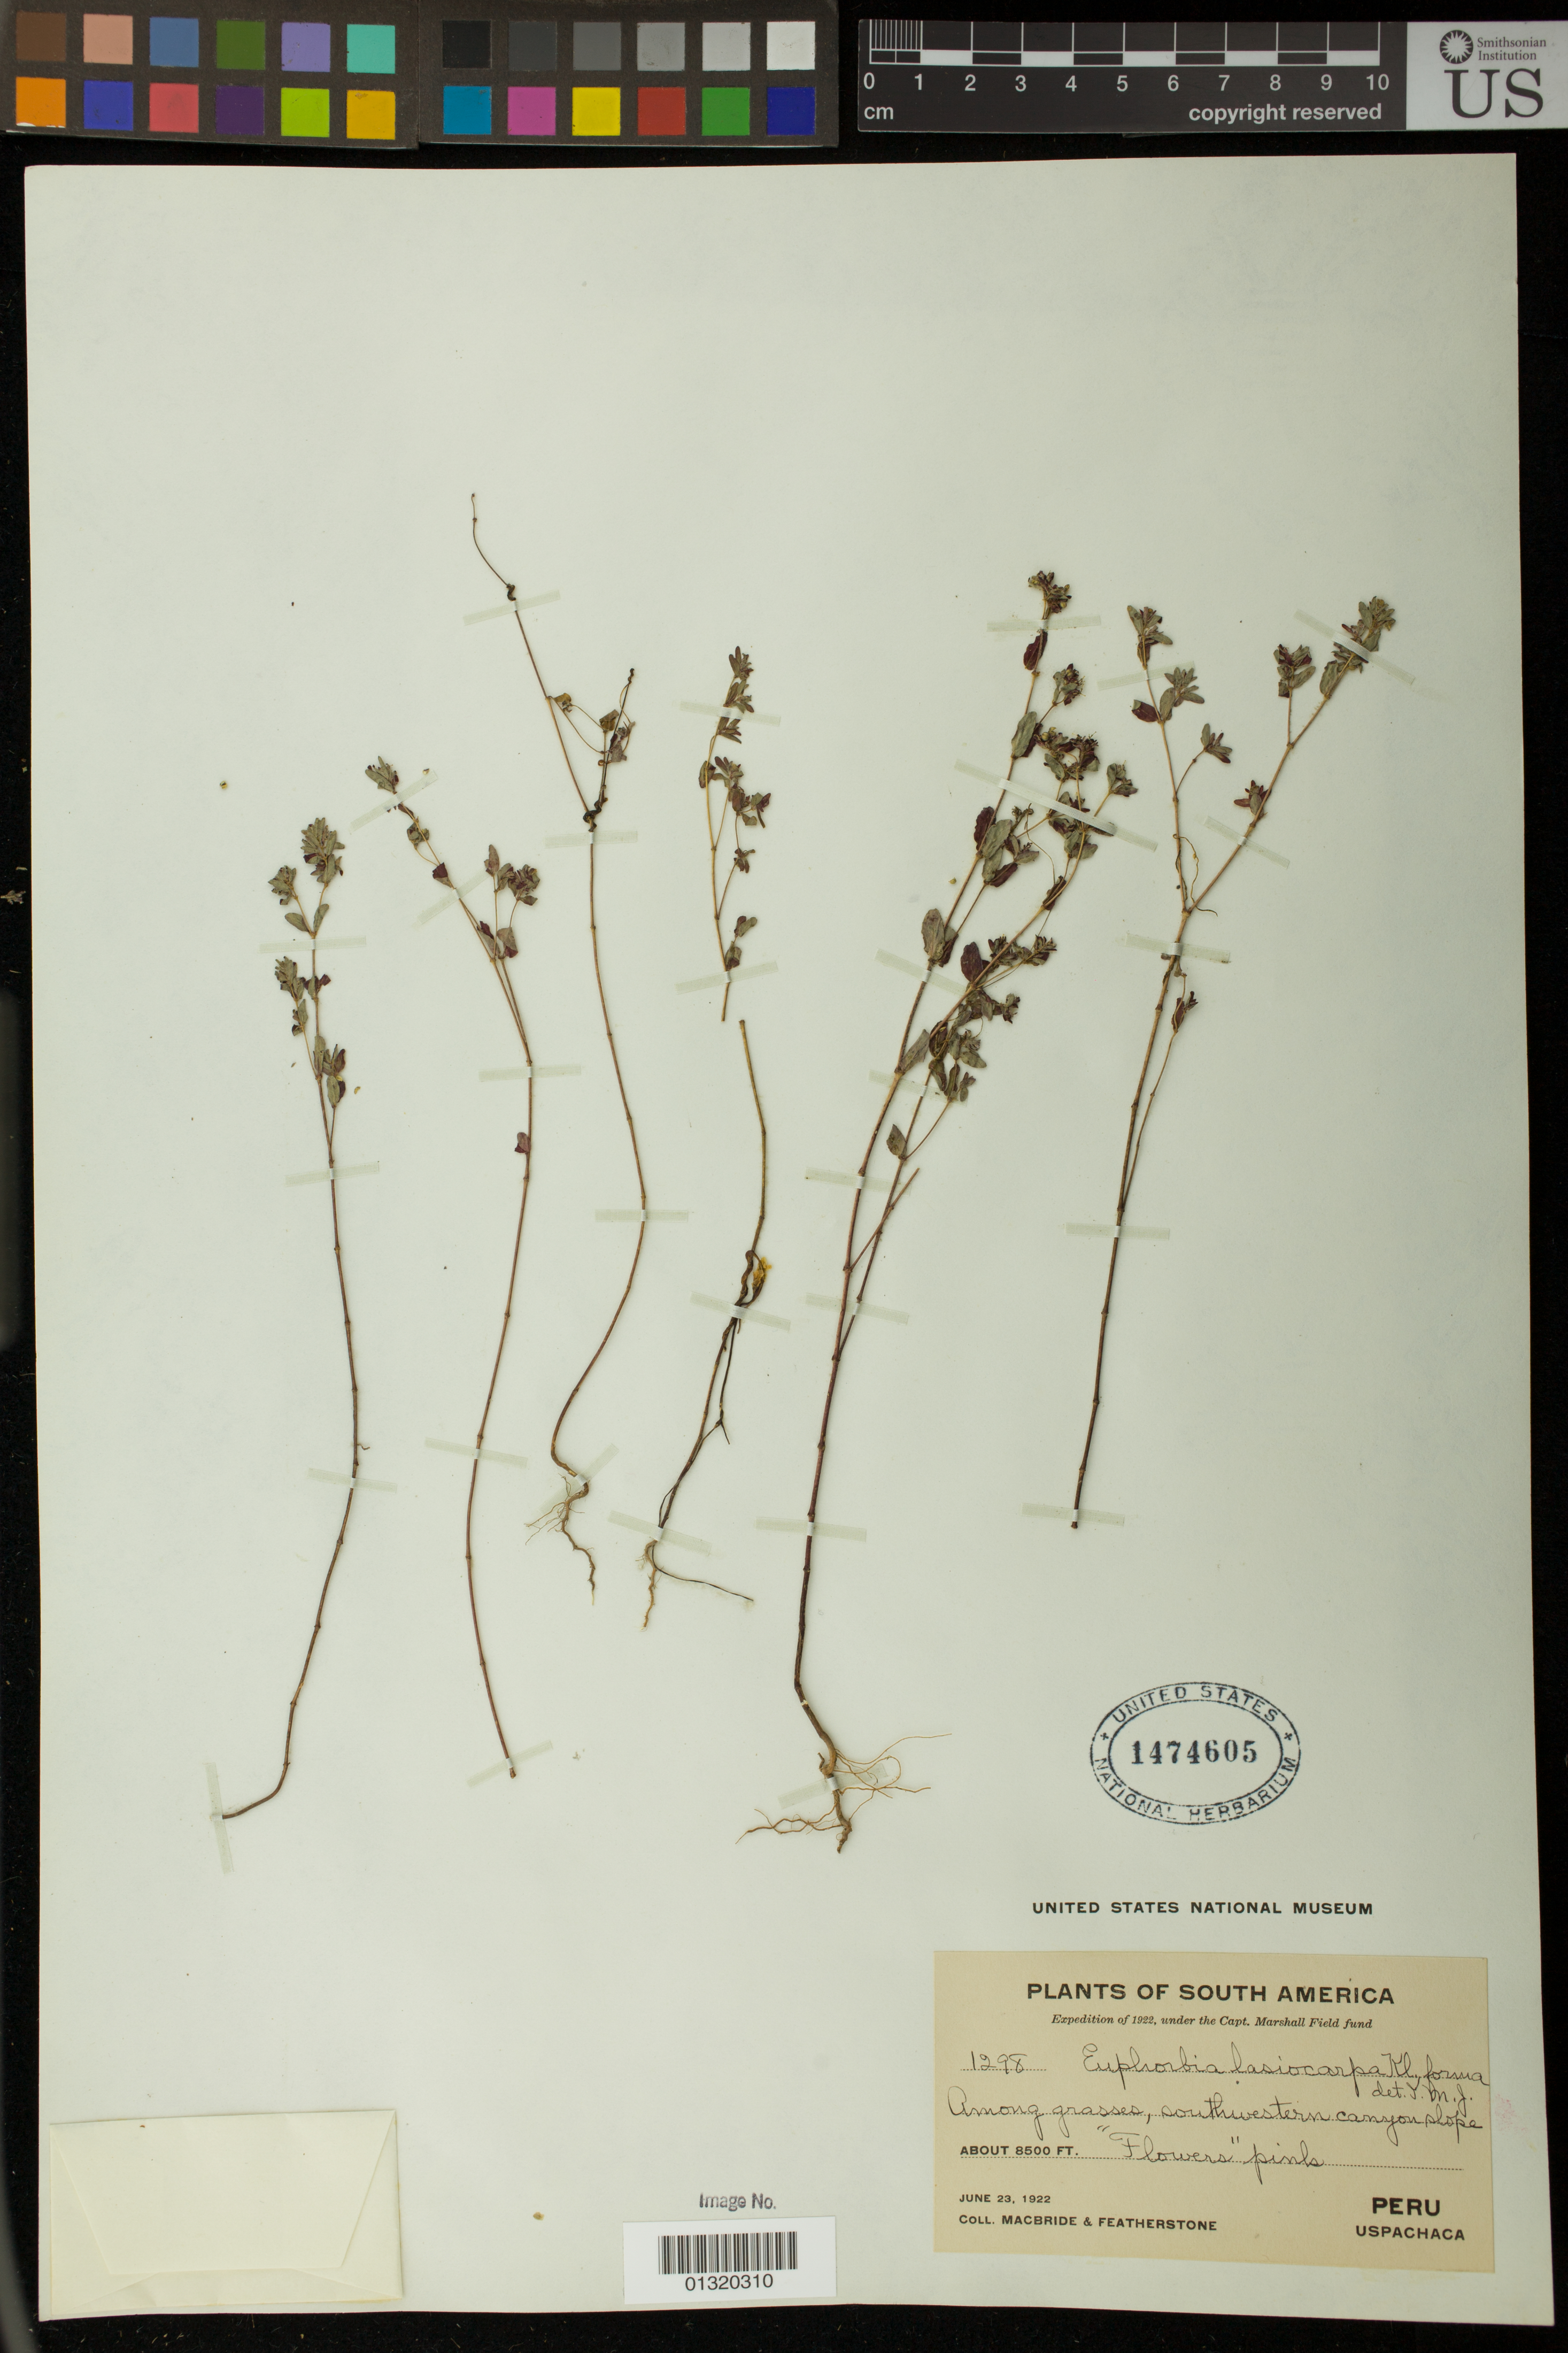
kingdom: Plantae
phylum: Tracheophyta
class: Magnoliopsida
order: Malpighiales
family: Euphorbiaceae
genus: Euphorbia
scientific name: Euphorbia lasiocarpa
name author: Klotzsch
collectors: J. F. Macbride & W. Featherstone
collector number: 1298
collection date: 1922-06-23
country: Peru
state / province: Cusco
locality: Among grasses, southwestern canyon slope; Uspachaca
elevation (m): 2591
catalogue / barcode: US 1474605